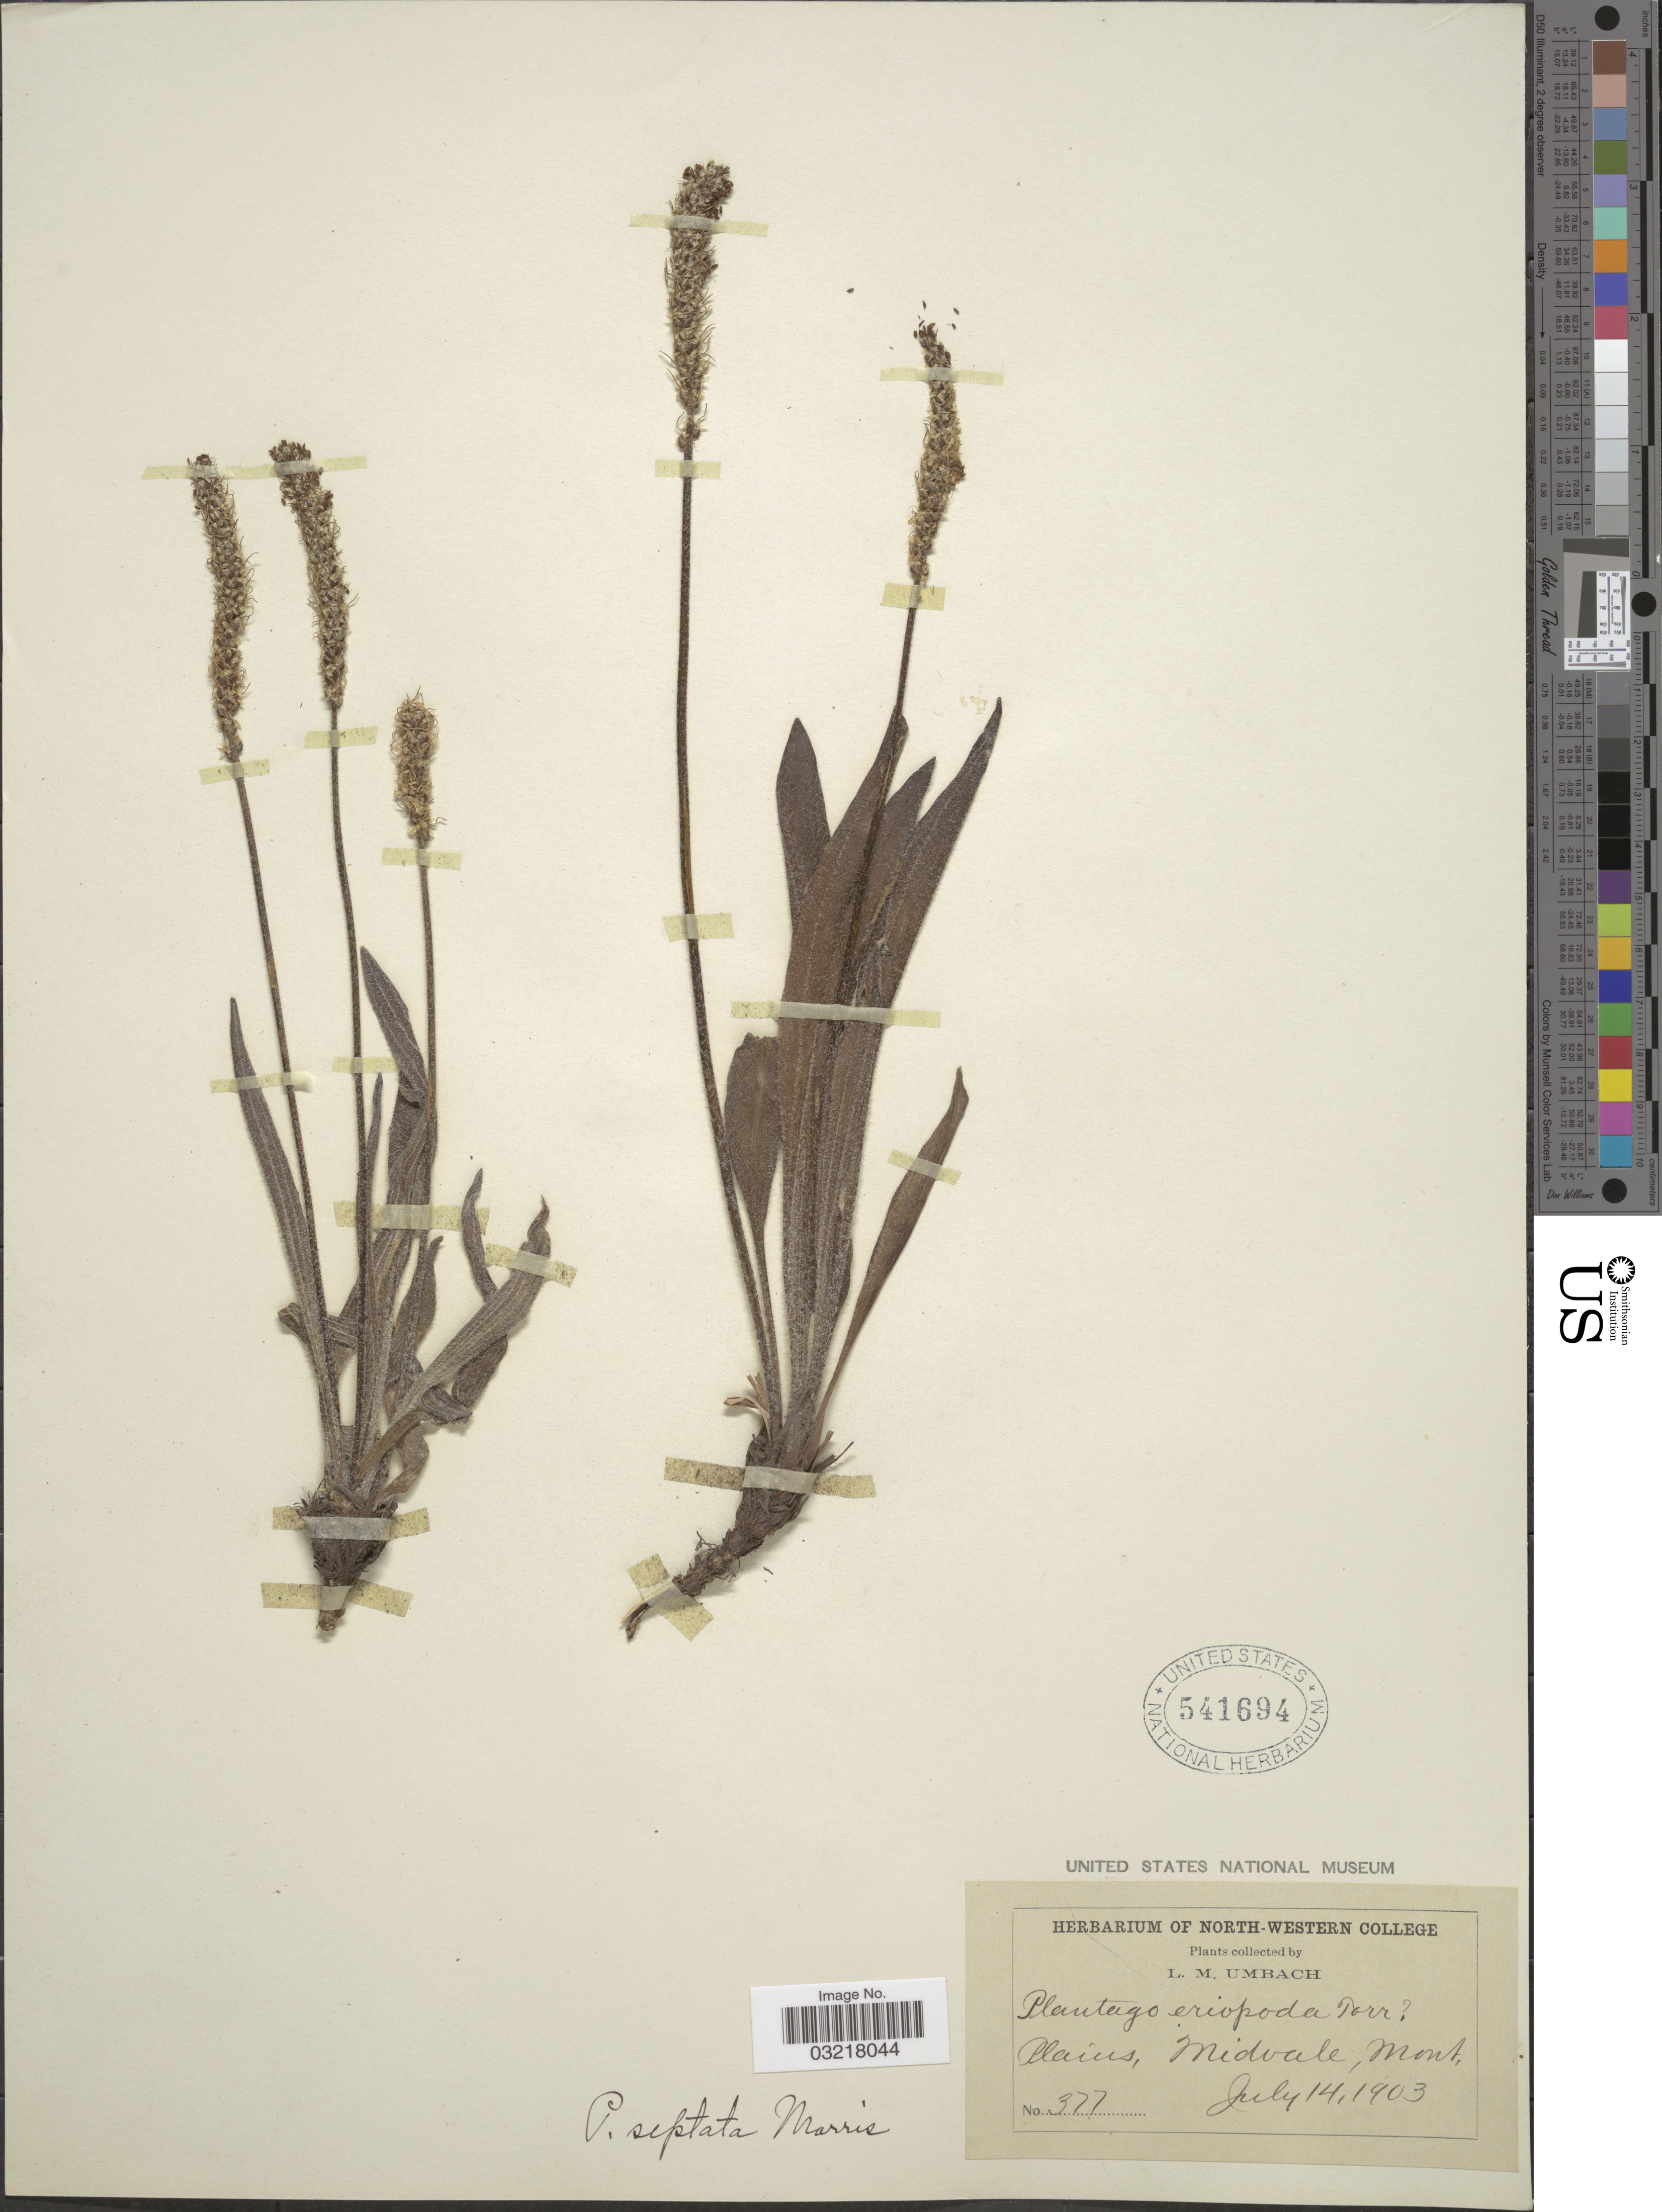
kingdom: Plantae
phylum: Tracheophyta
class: Magnoliopsida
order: Lamiales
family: Plantaginaceae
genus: Plantago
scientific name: Plantago canescens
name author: Adams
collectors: L. M. Umbach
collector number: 377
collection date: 1903-07-14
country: United States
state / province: Montana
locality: Plains, Midvale, Mont.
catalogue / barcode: US 541694